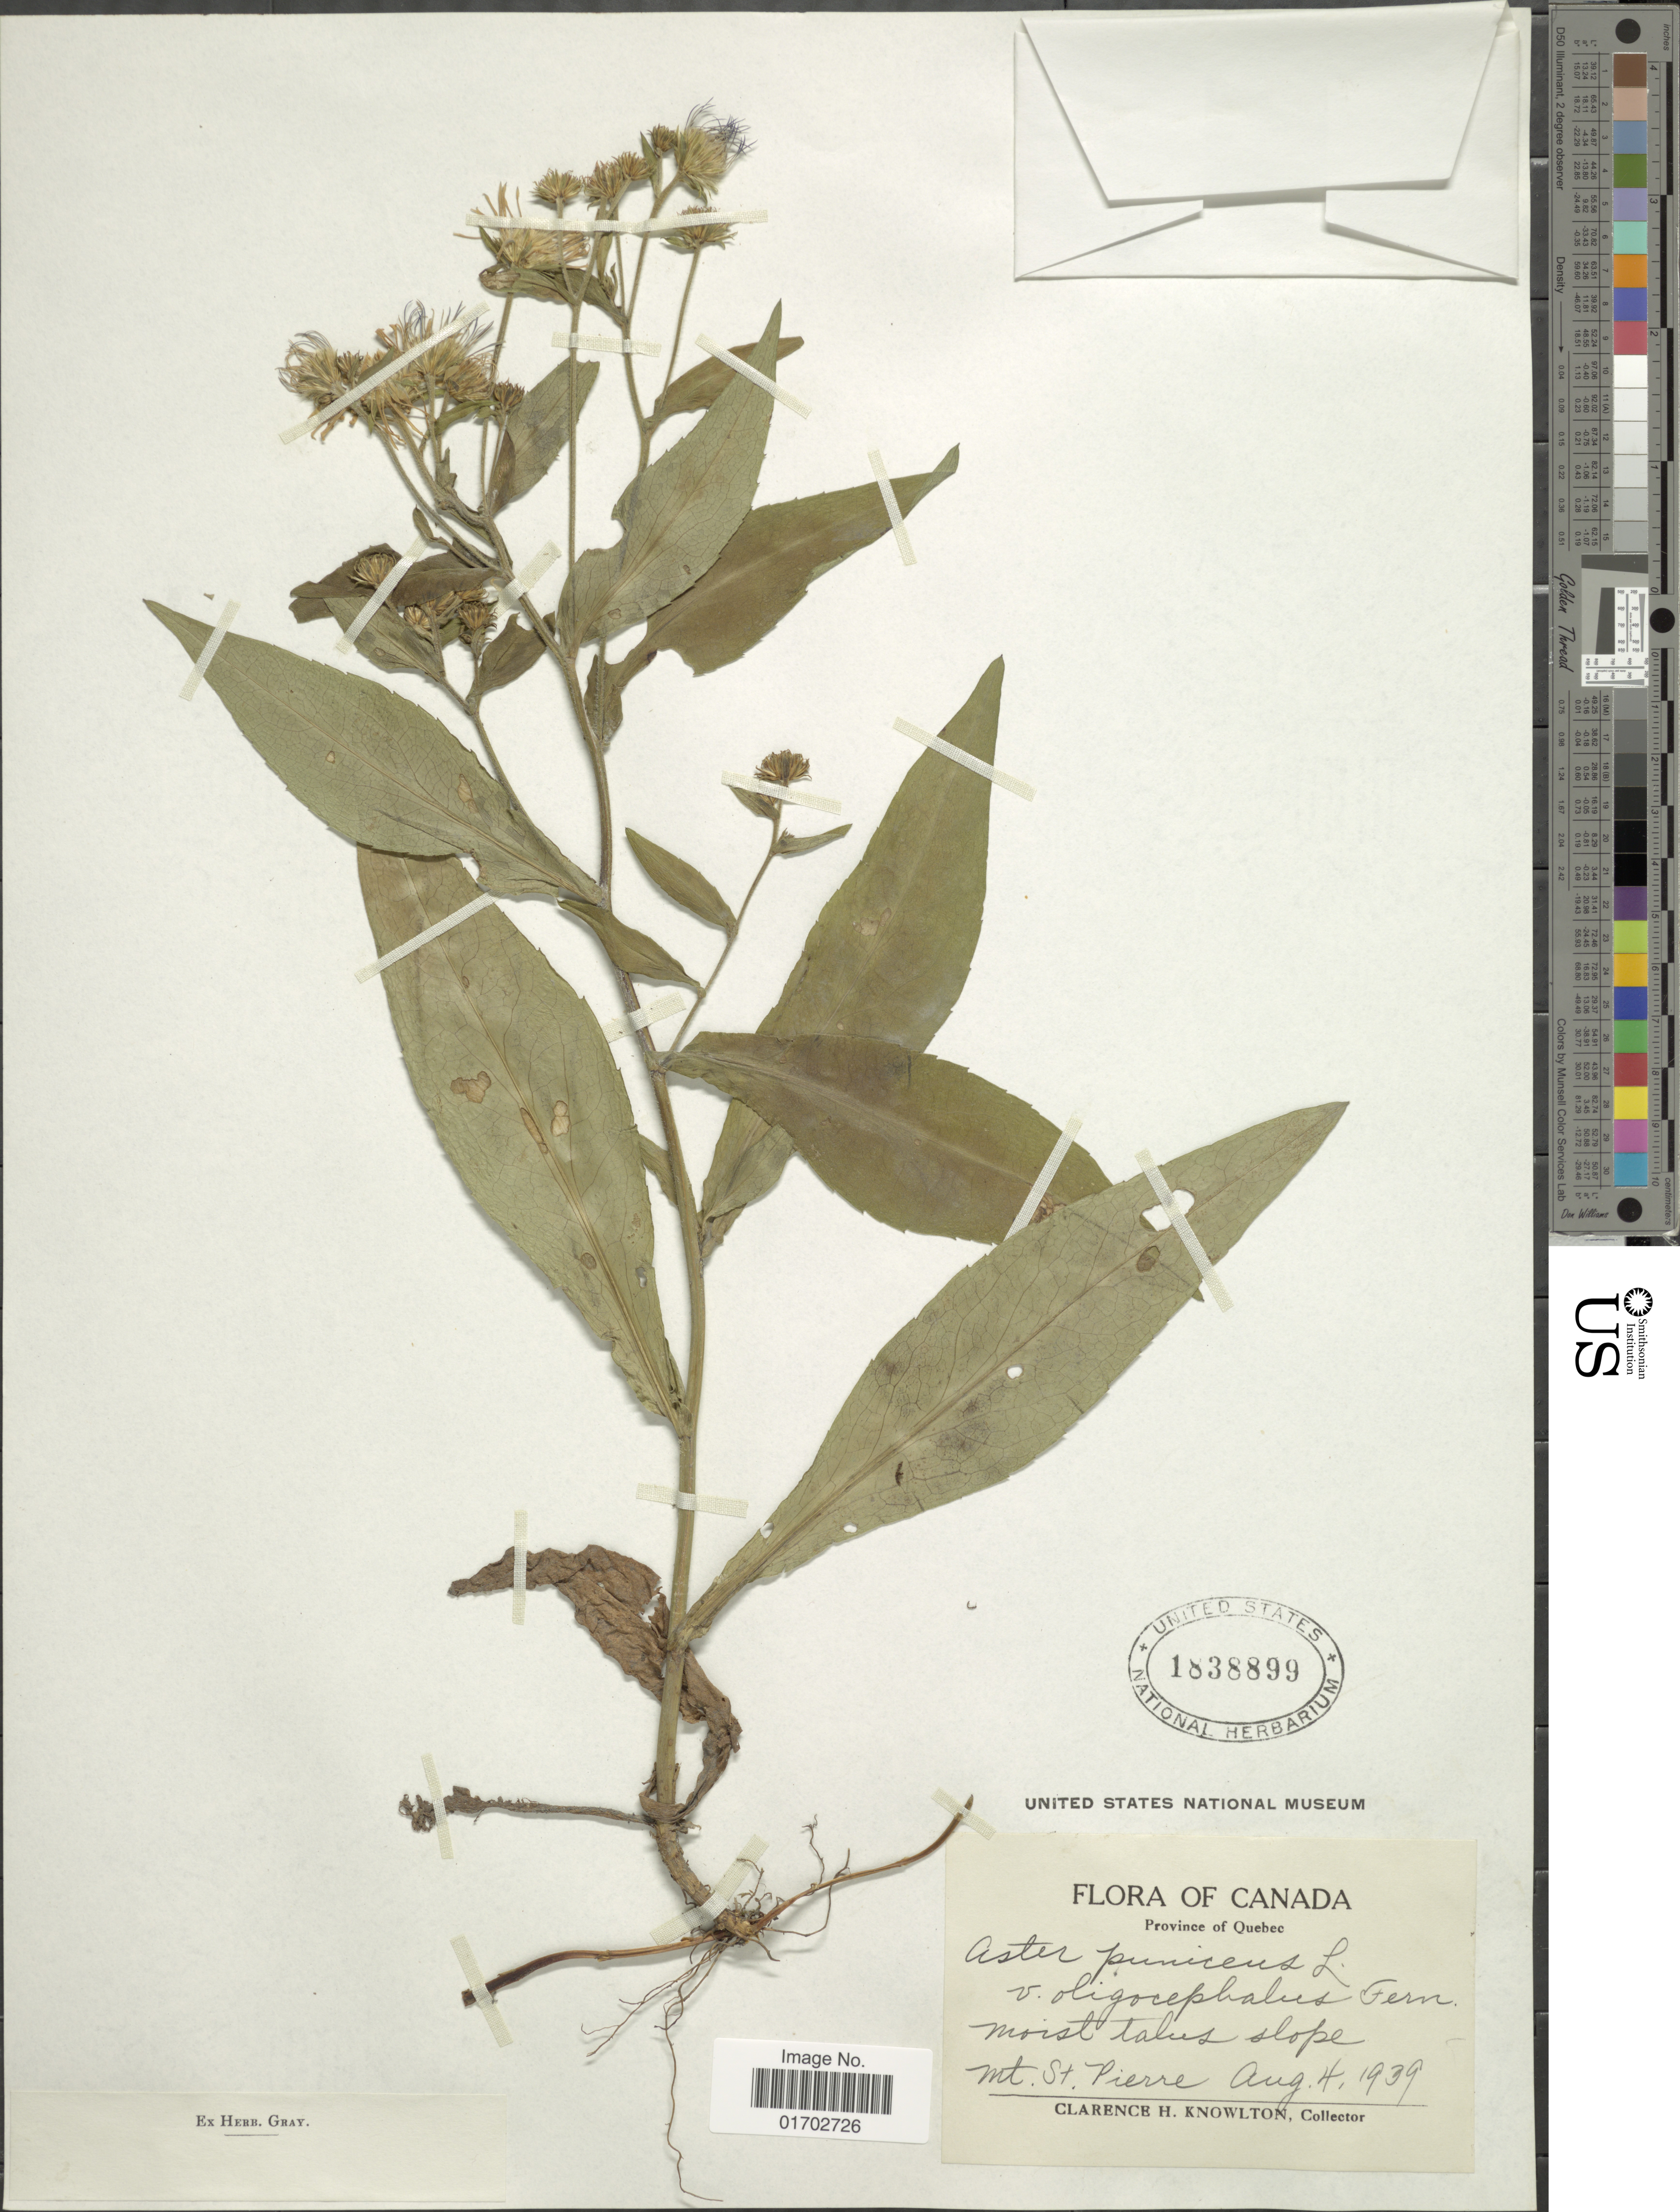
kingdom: Plantae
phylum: Tracheophyta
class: Magnoliopsida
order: Asterales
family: Asteraceae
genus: Symphyotrichum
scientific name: Symphyotrichum puniceum var. puniceum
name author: (L.) Á. Löve & D. Löve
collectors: C. H. Knowlton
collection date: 1939-08-04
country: Canada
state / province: Quebec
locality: Moist talus slope Mt St Piere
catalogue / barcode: US 1838899